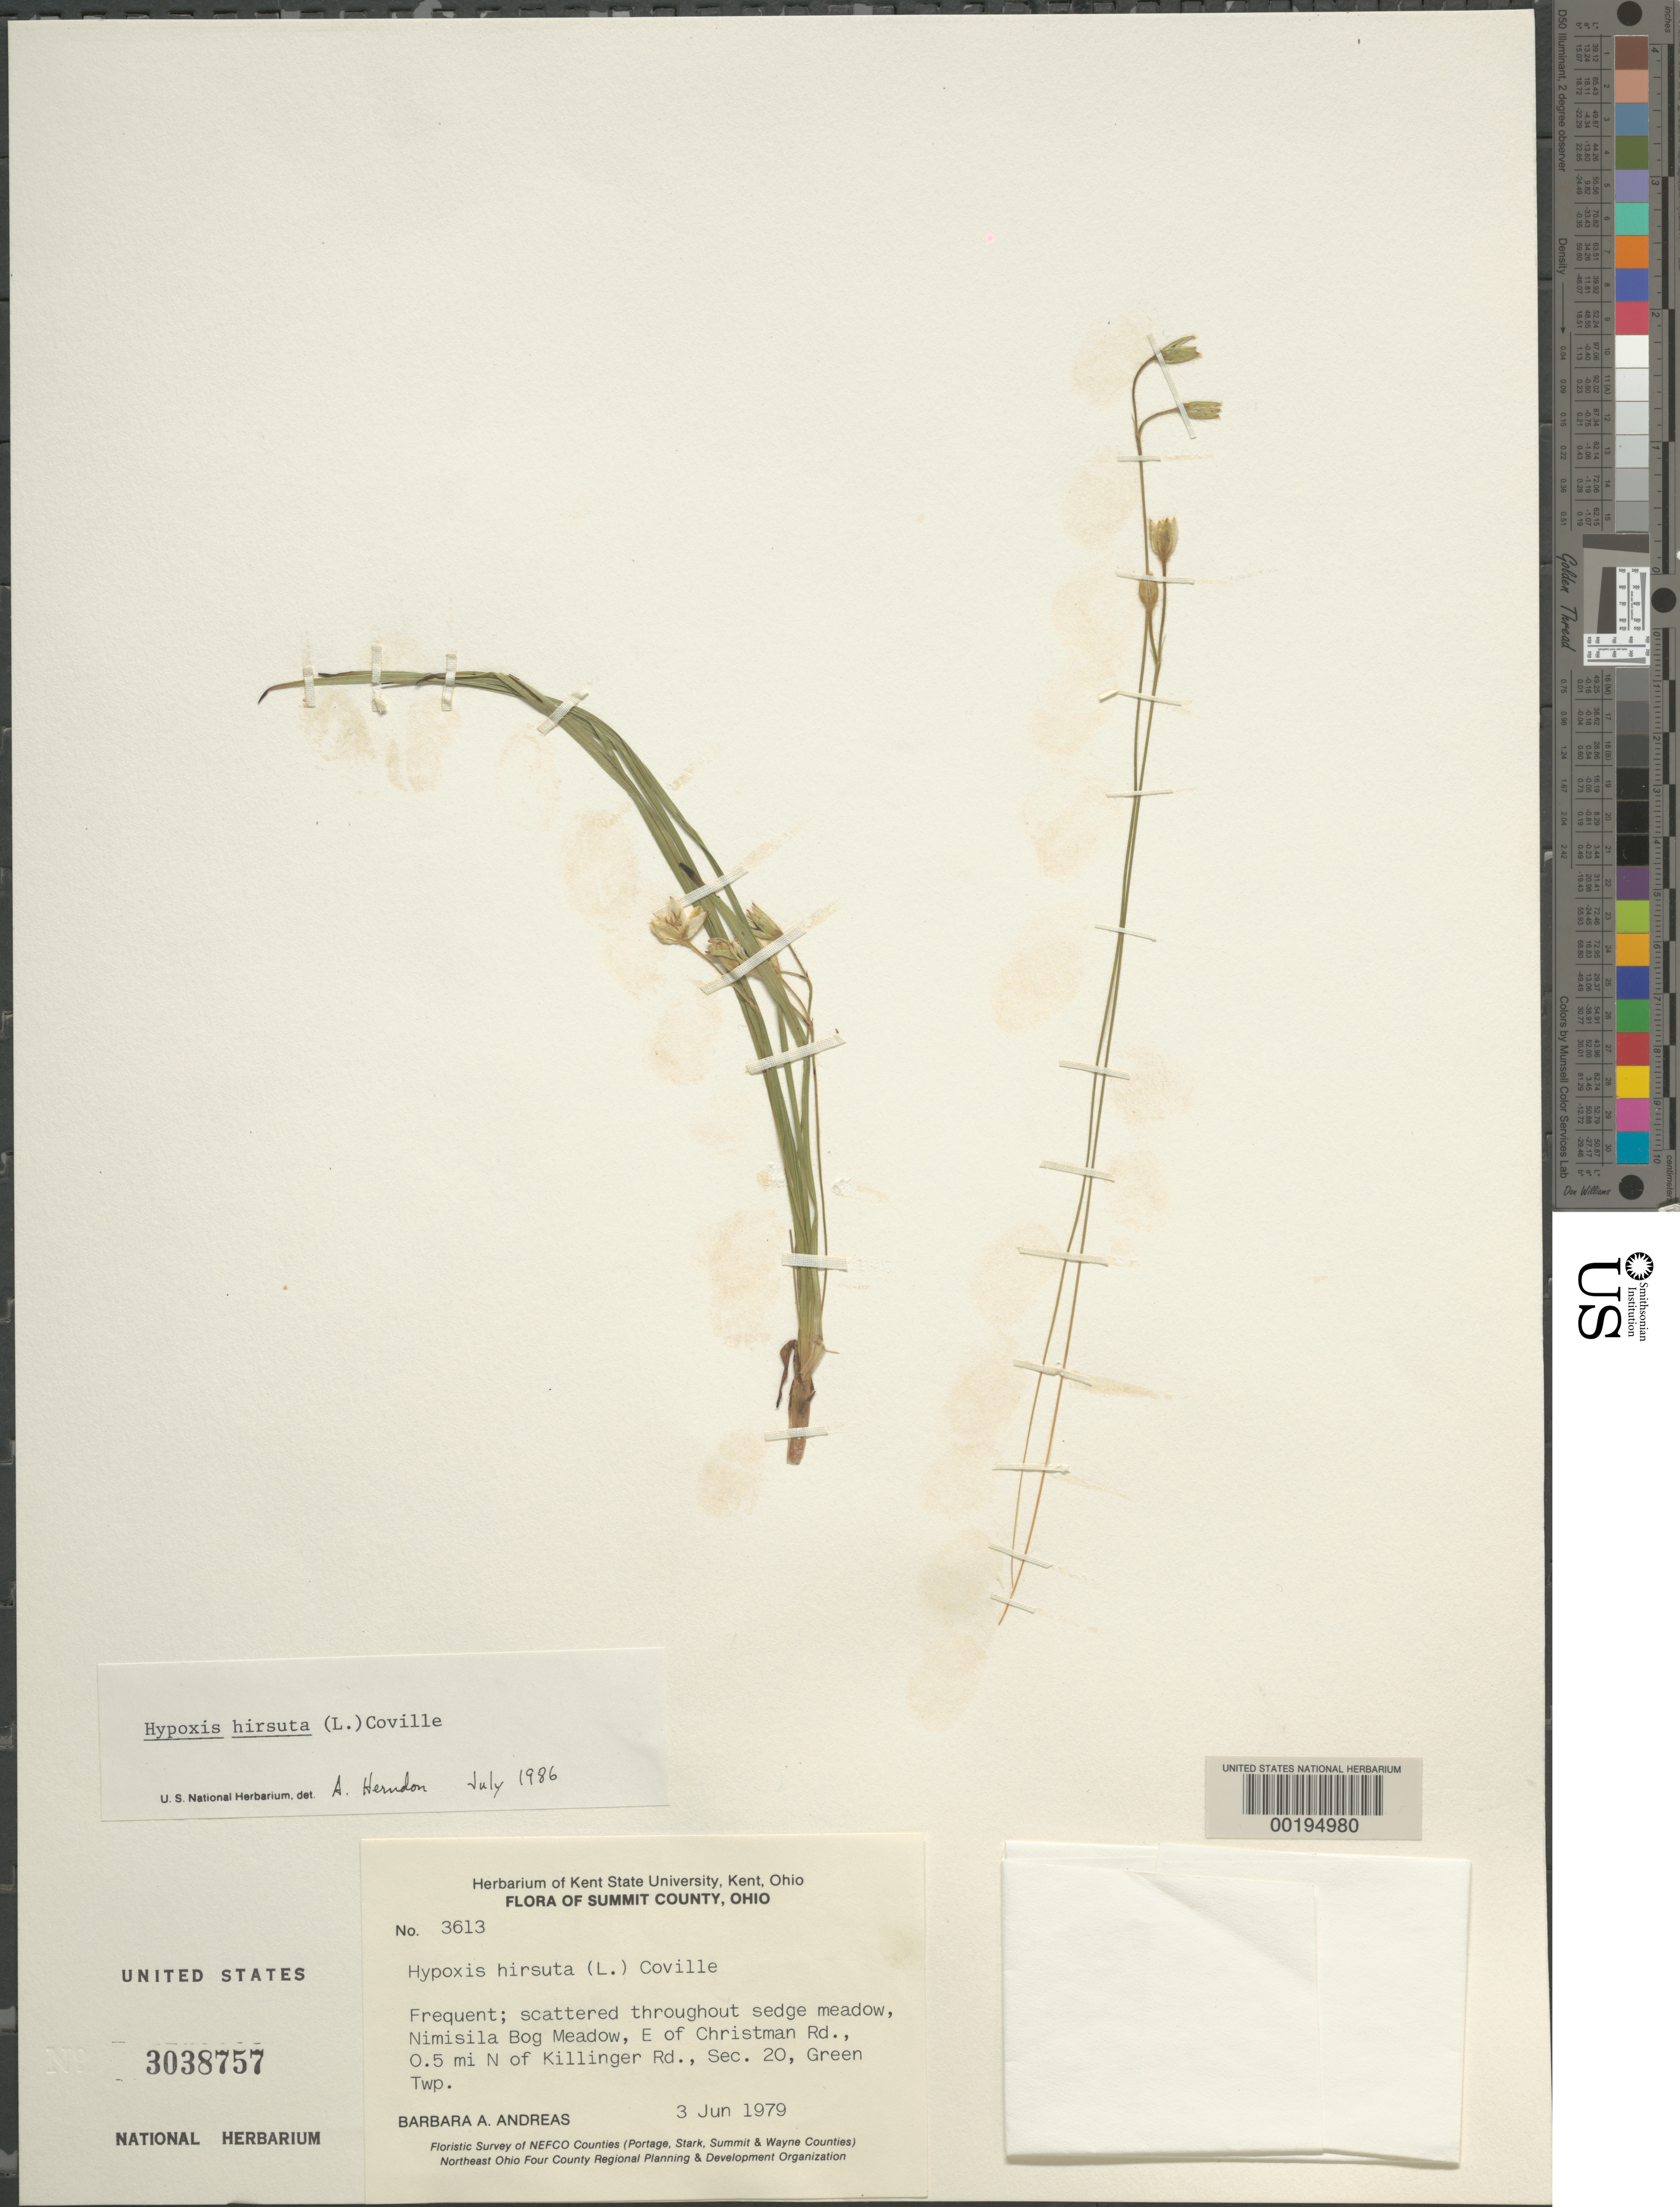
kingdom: Plantae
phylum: Tracheophyta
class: Liliopsida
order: Asparagales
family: Hypoxidaceae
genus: Hypoxis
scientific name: Hypoxis hirsuta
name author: (L.) Coville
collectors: B. A. Andreas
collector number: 3613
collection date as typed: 03 Jun 1979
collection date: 1979-06-03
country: United States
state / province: Ohio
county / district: Summit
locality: Nimisila bog meadow, e of christman road, 0.5 mi n of killinger road, sec. 20, green township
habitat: Sedge meadow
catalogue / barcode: US 3038757